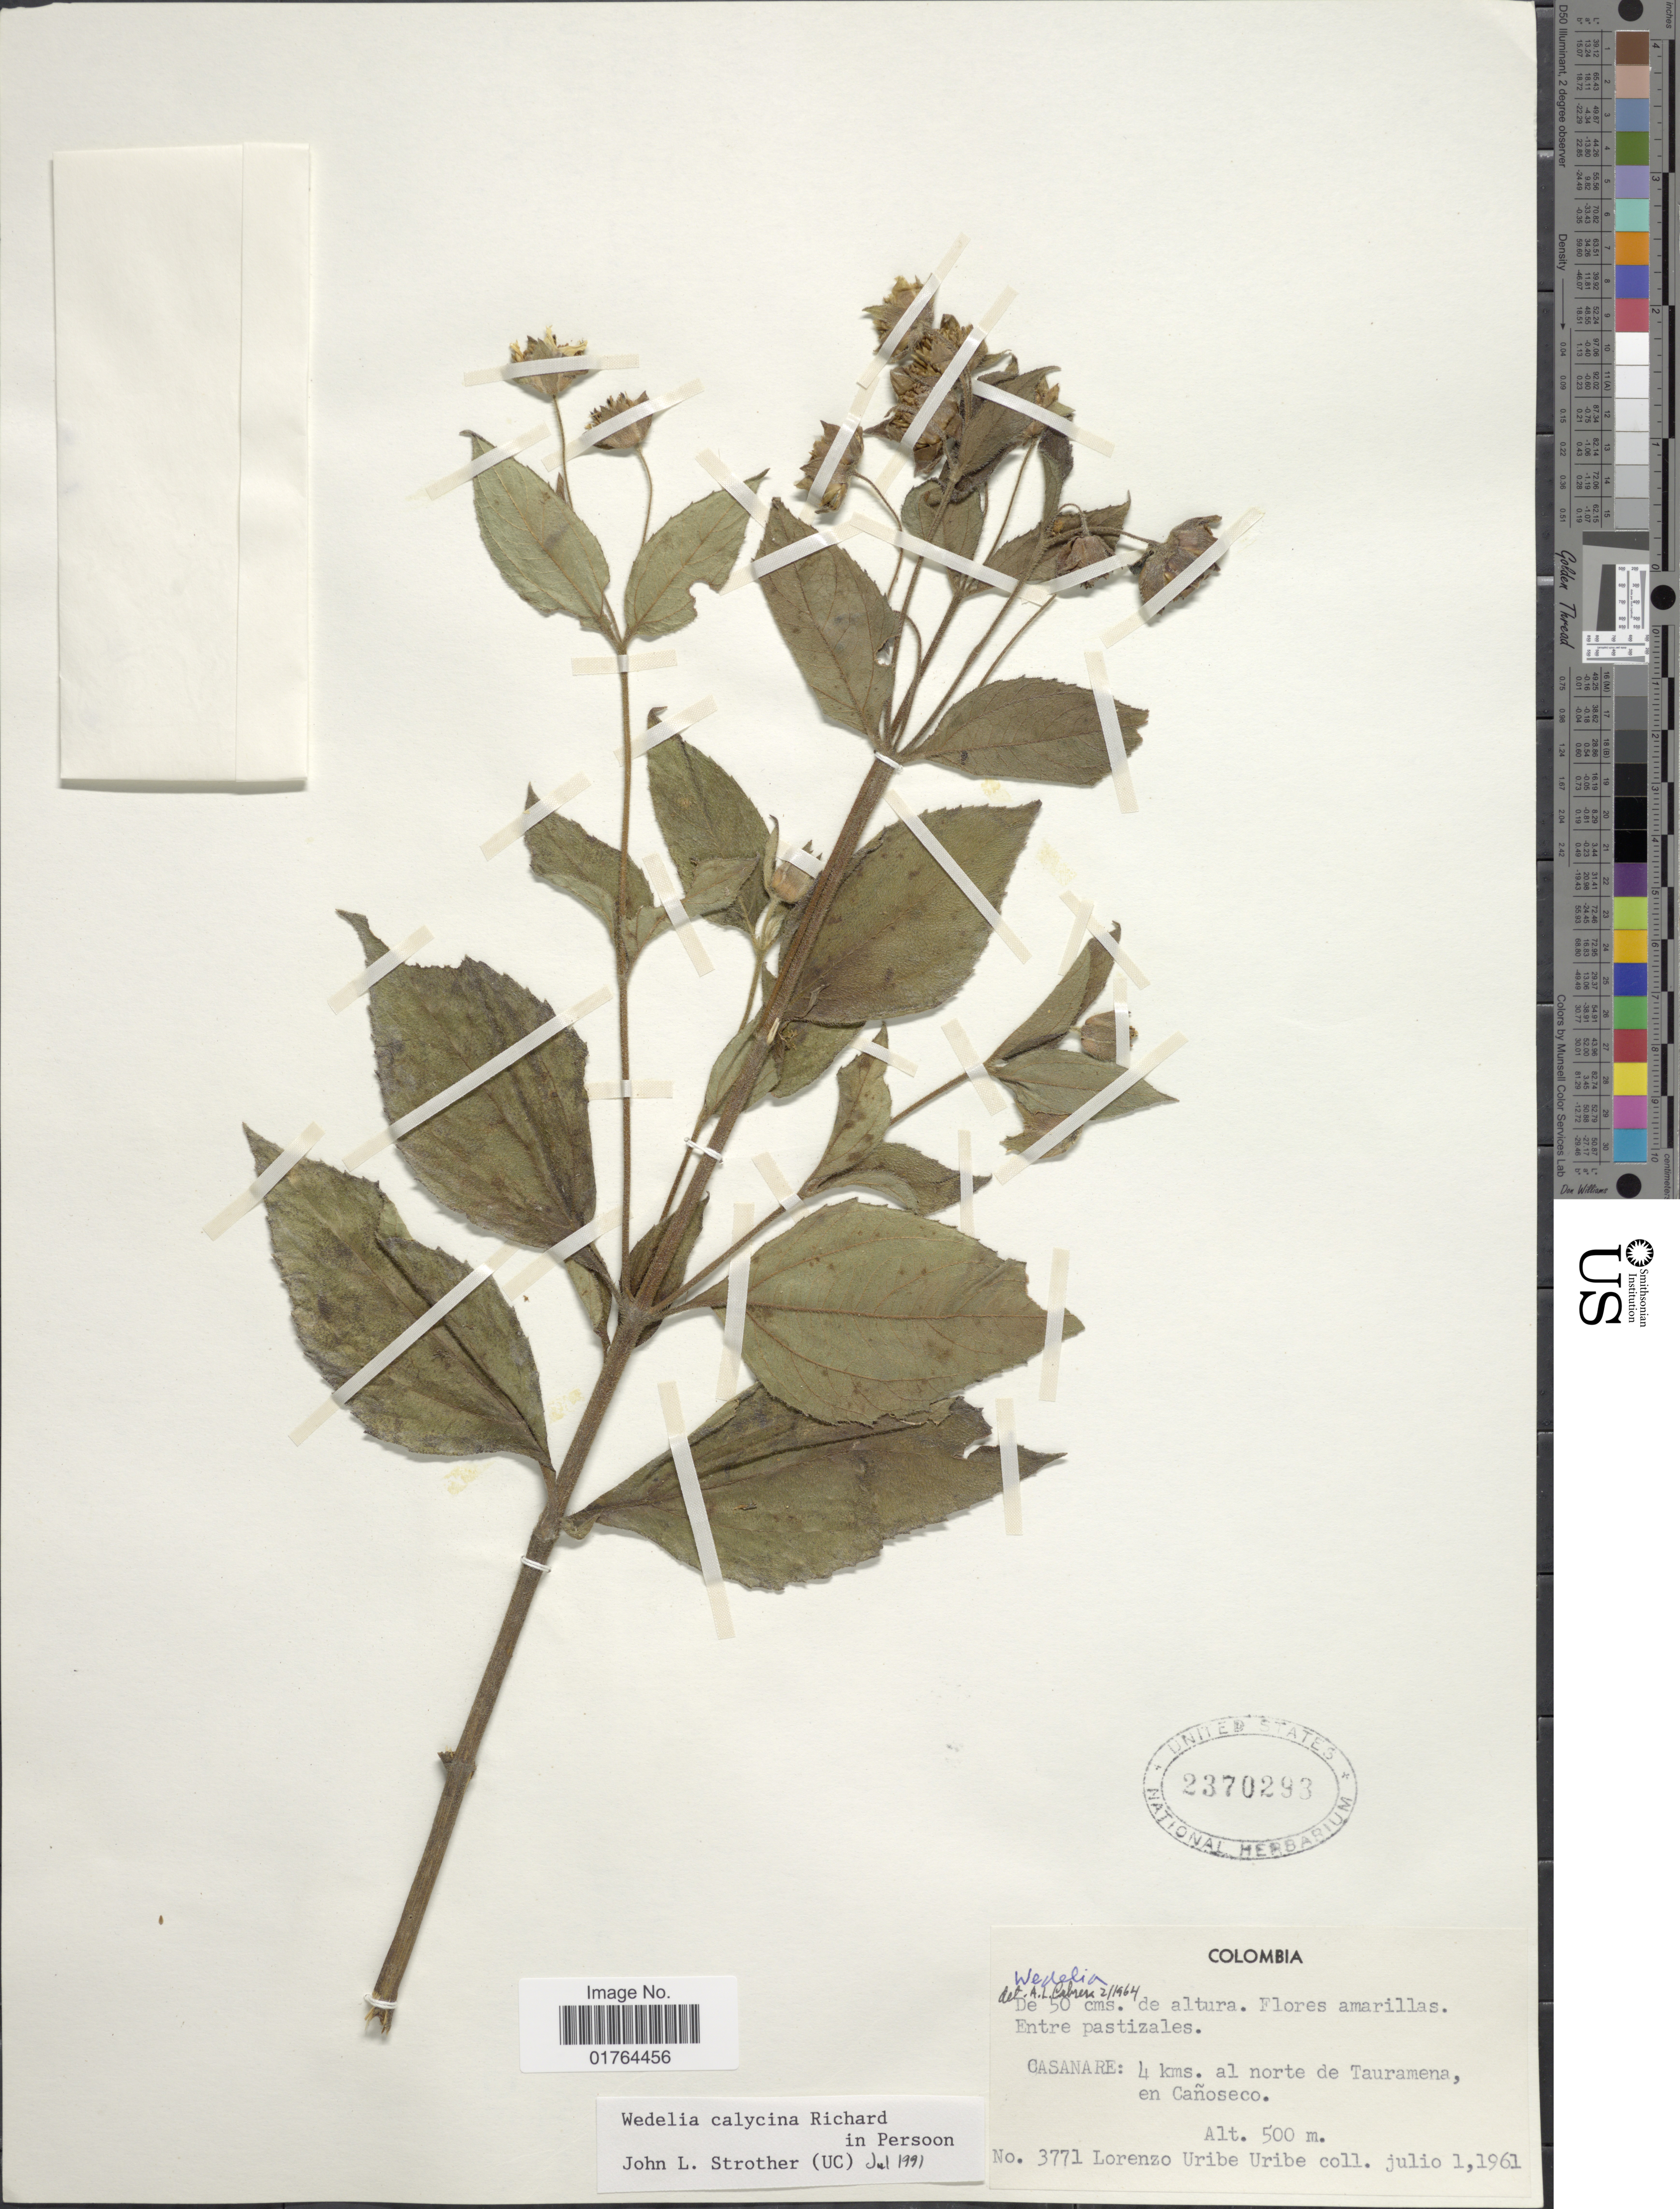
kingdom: Plantae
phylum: Tracheophyta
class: Magnoliopsida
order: Asterales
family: Asteraceae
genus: Wedelia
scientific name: Wedelia calycina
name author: Rich.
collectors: L. Uribe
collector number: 3771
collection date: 1961-07-01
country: Colombia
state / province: Casanare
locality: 4 kms al norte de Tauramena, en Canoseco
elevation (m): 500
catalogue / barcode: US 2370293